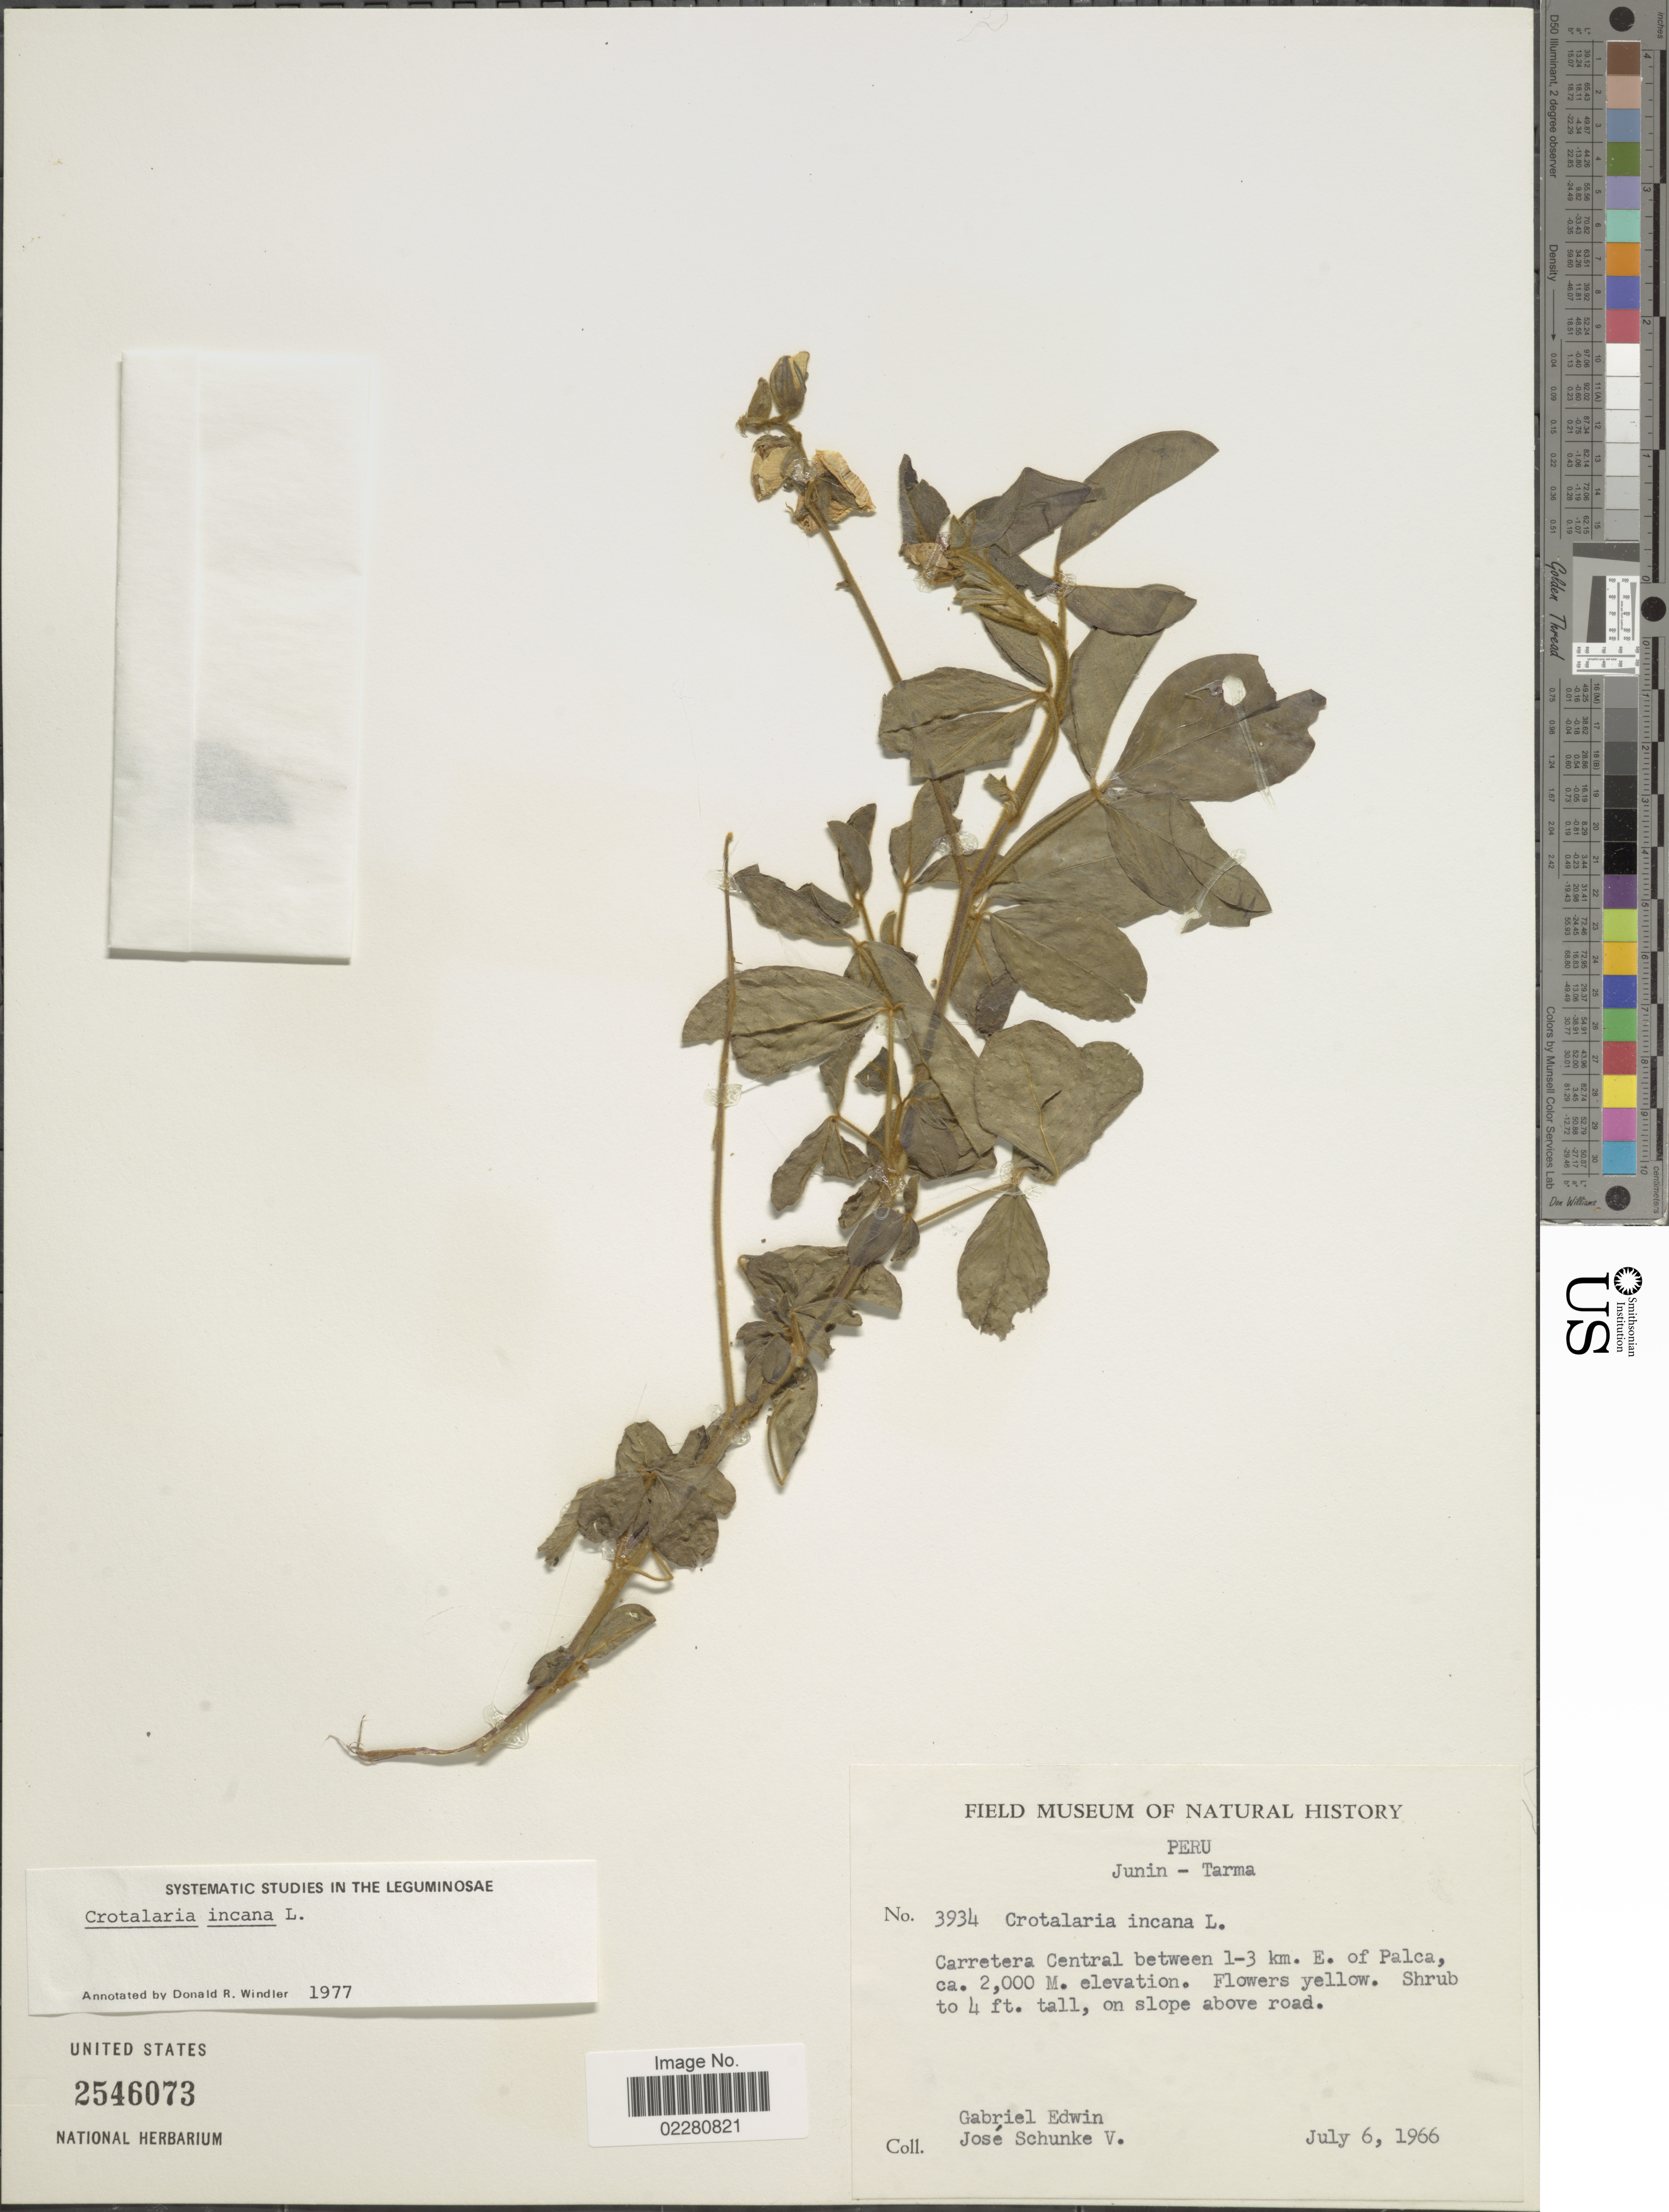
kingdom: Plantae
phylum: Tracheophyta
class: Magnoliopsida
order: Fabales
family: Fabaceae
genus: Crotalaria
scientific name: Crotalaria incana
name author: L.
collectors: G. Edwin & J. Schunke Vigo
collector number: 3934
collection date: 1966-07-06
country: Peru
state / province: Junín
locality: Junin-Tarma. Carretera Central between 1-3 km. E. of Palca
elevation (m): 2000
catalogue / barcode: US 2546073